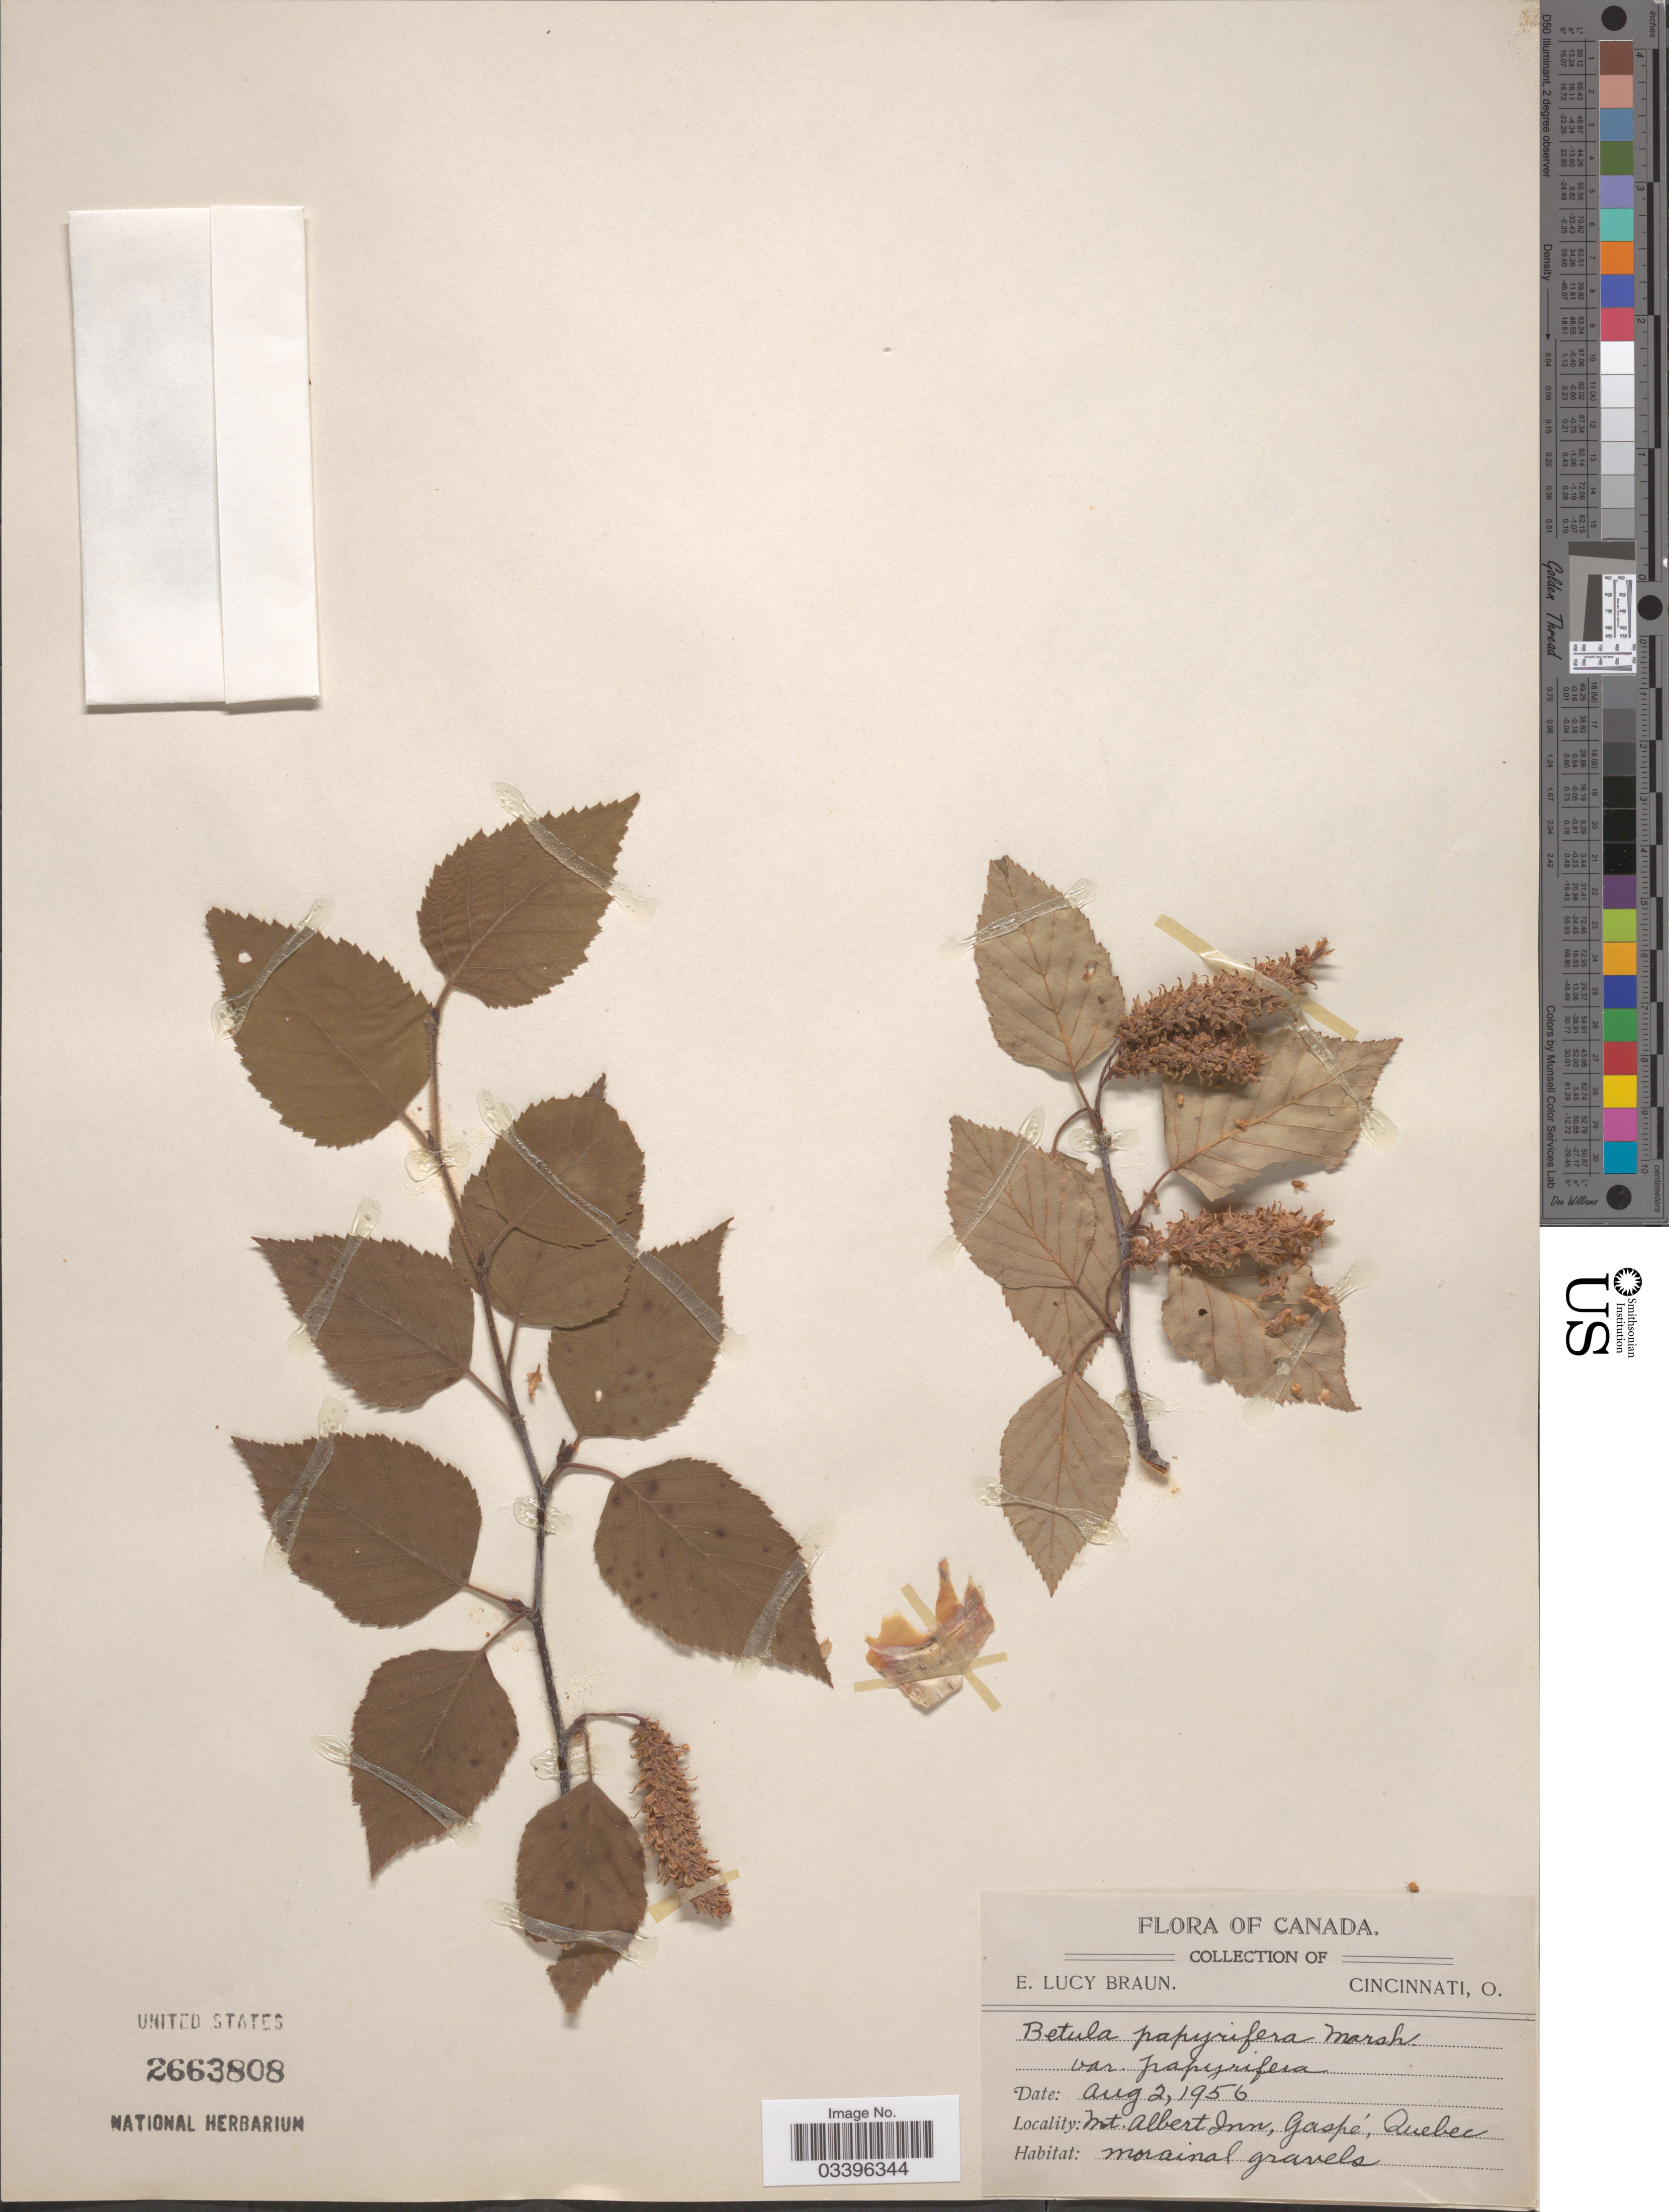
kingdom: Plantae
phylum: Tracheophyta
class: Magnoliopsida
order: Fagales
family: Betulaceae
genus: Betula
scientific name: Betula papyrifera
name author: Marshall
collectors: E. L. Braun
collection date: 1956-08-02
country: Canada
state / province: Quebec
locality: Mt. Albert Inn, Gaspé.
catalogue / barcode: US 2663808